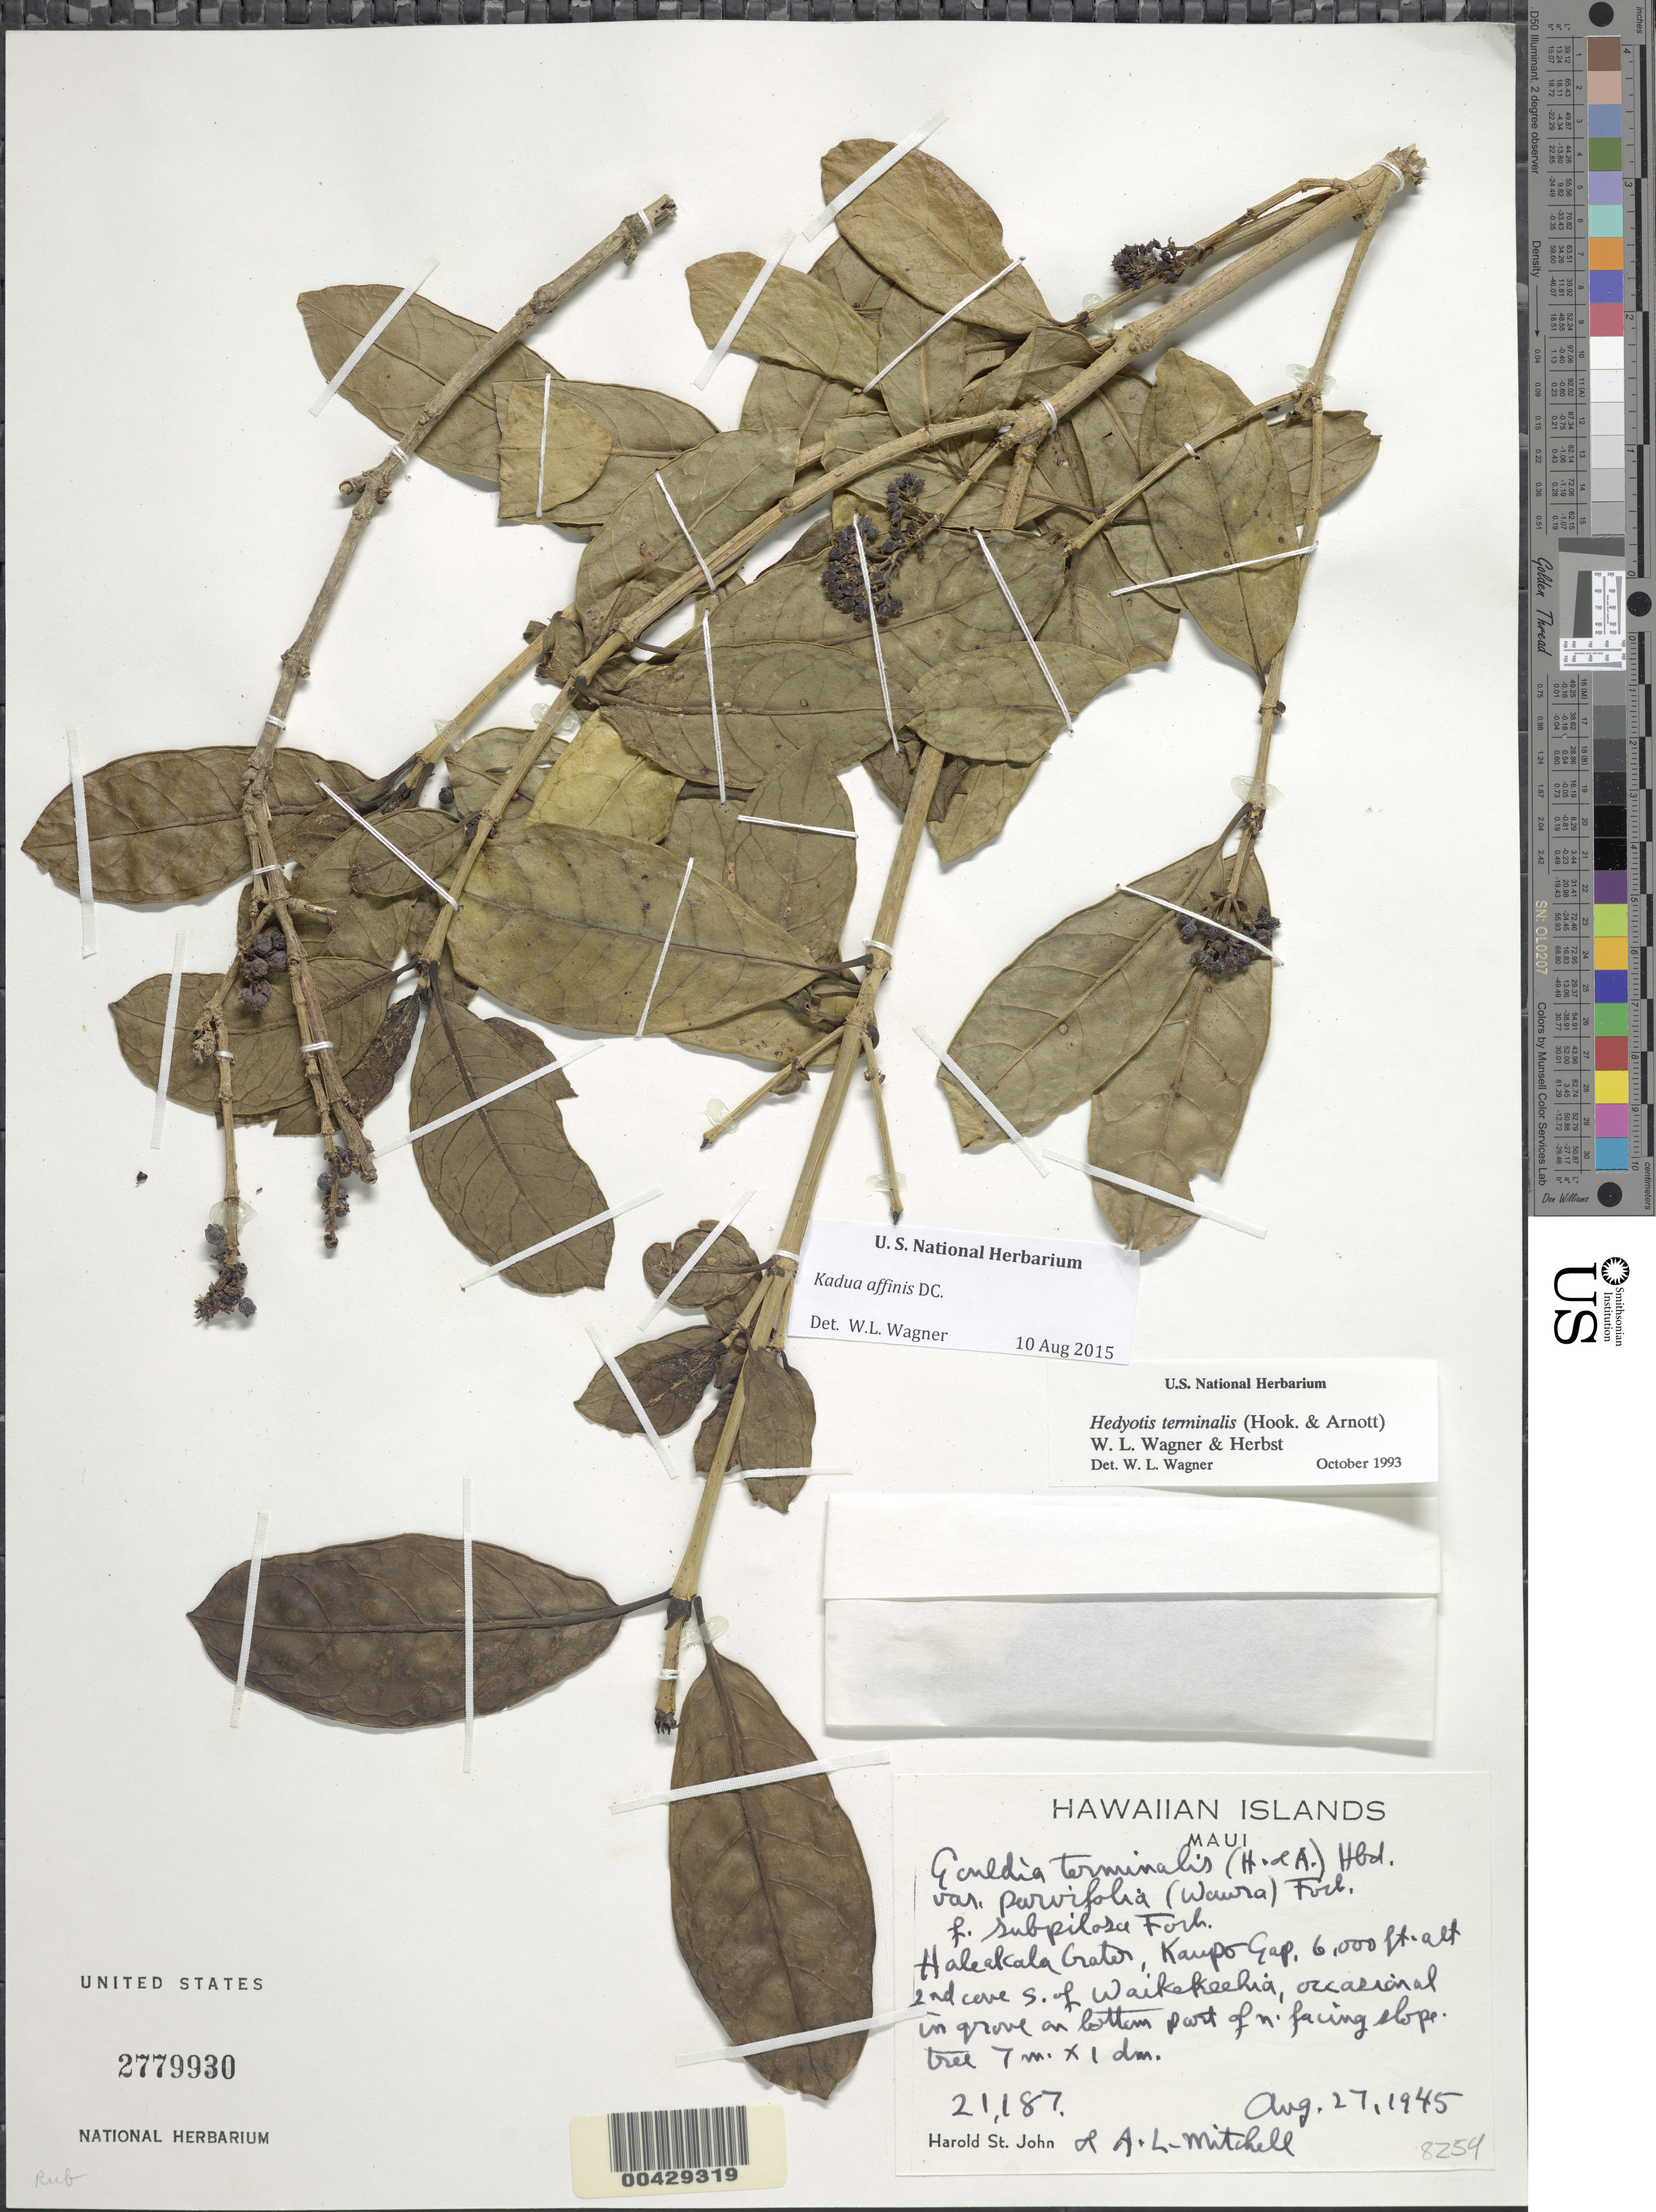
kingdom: Plantae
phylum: Tracheophyta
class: Magnoliopsida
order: Gentianales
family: Rubiaceae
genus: Kadua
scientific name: Kadua affinis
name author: DC.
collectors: H. St. John & A. Mitchell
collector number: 21187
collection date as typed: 27 Aug 1945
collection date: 1945-08-27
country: United States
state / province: Hawaii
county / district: Maui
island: Maui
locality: Haleakala Crater, Kaupo Gap, 2nd cave south of Waikekeehia.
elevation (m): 1829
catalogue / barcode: US 2779930